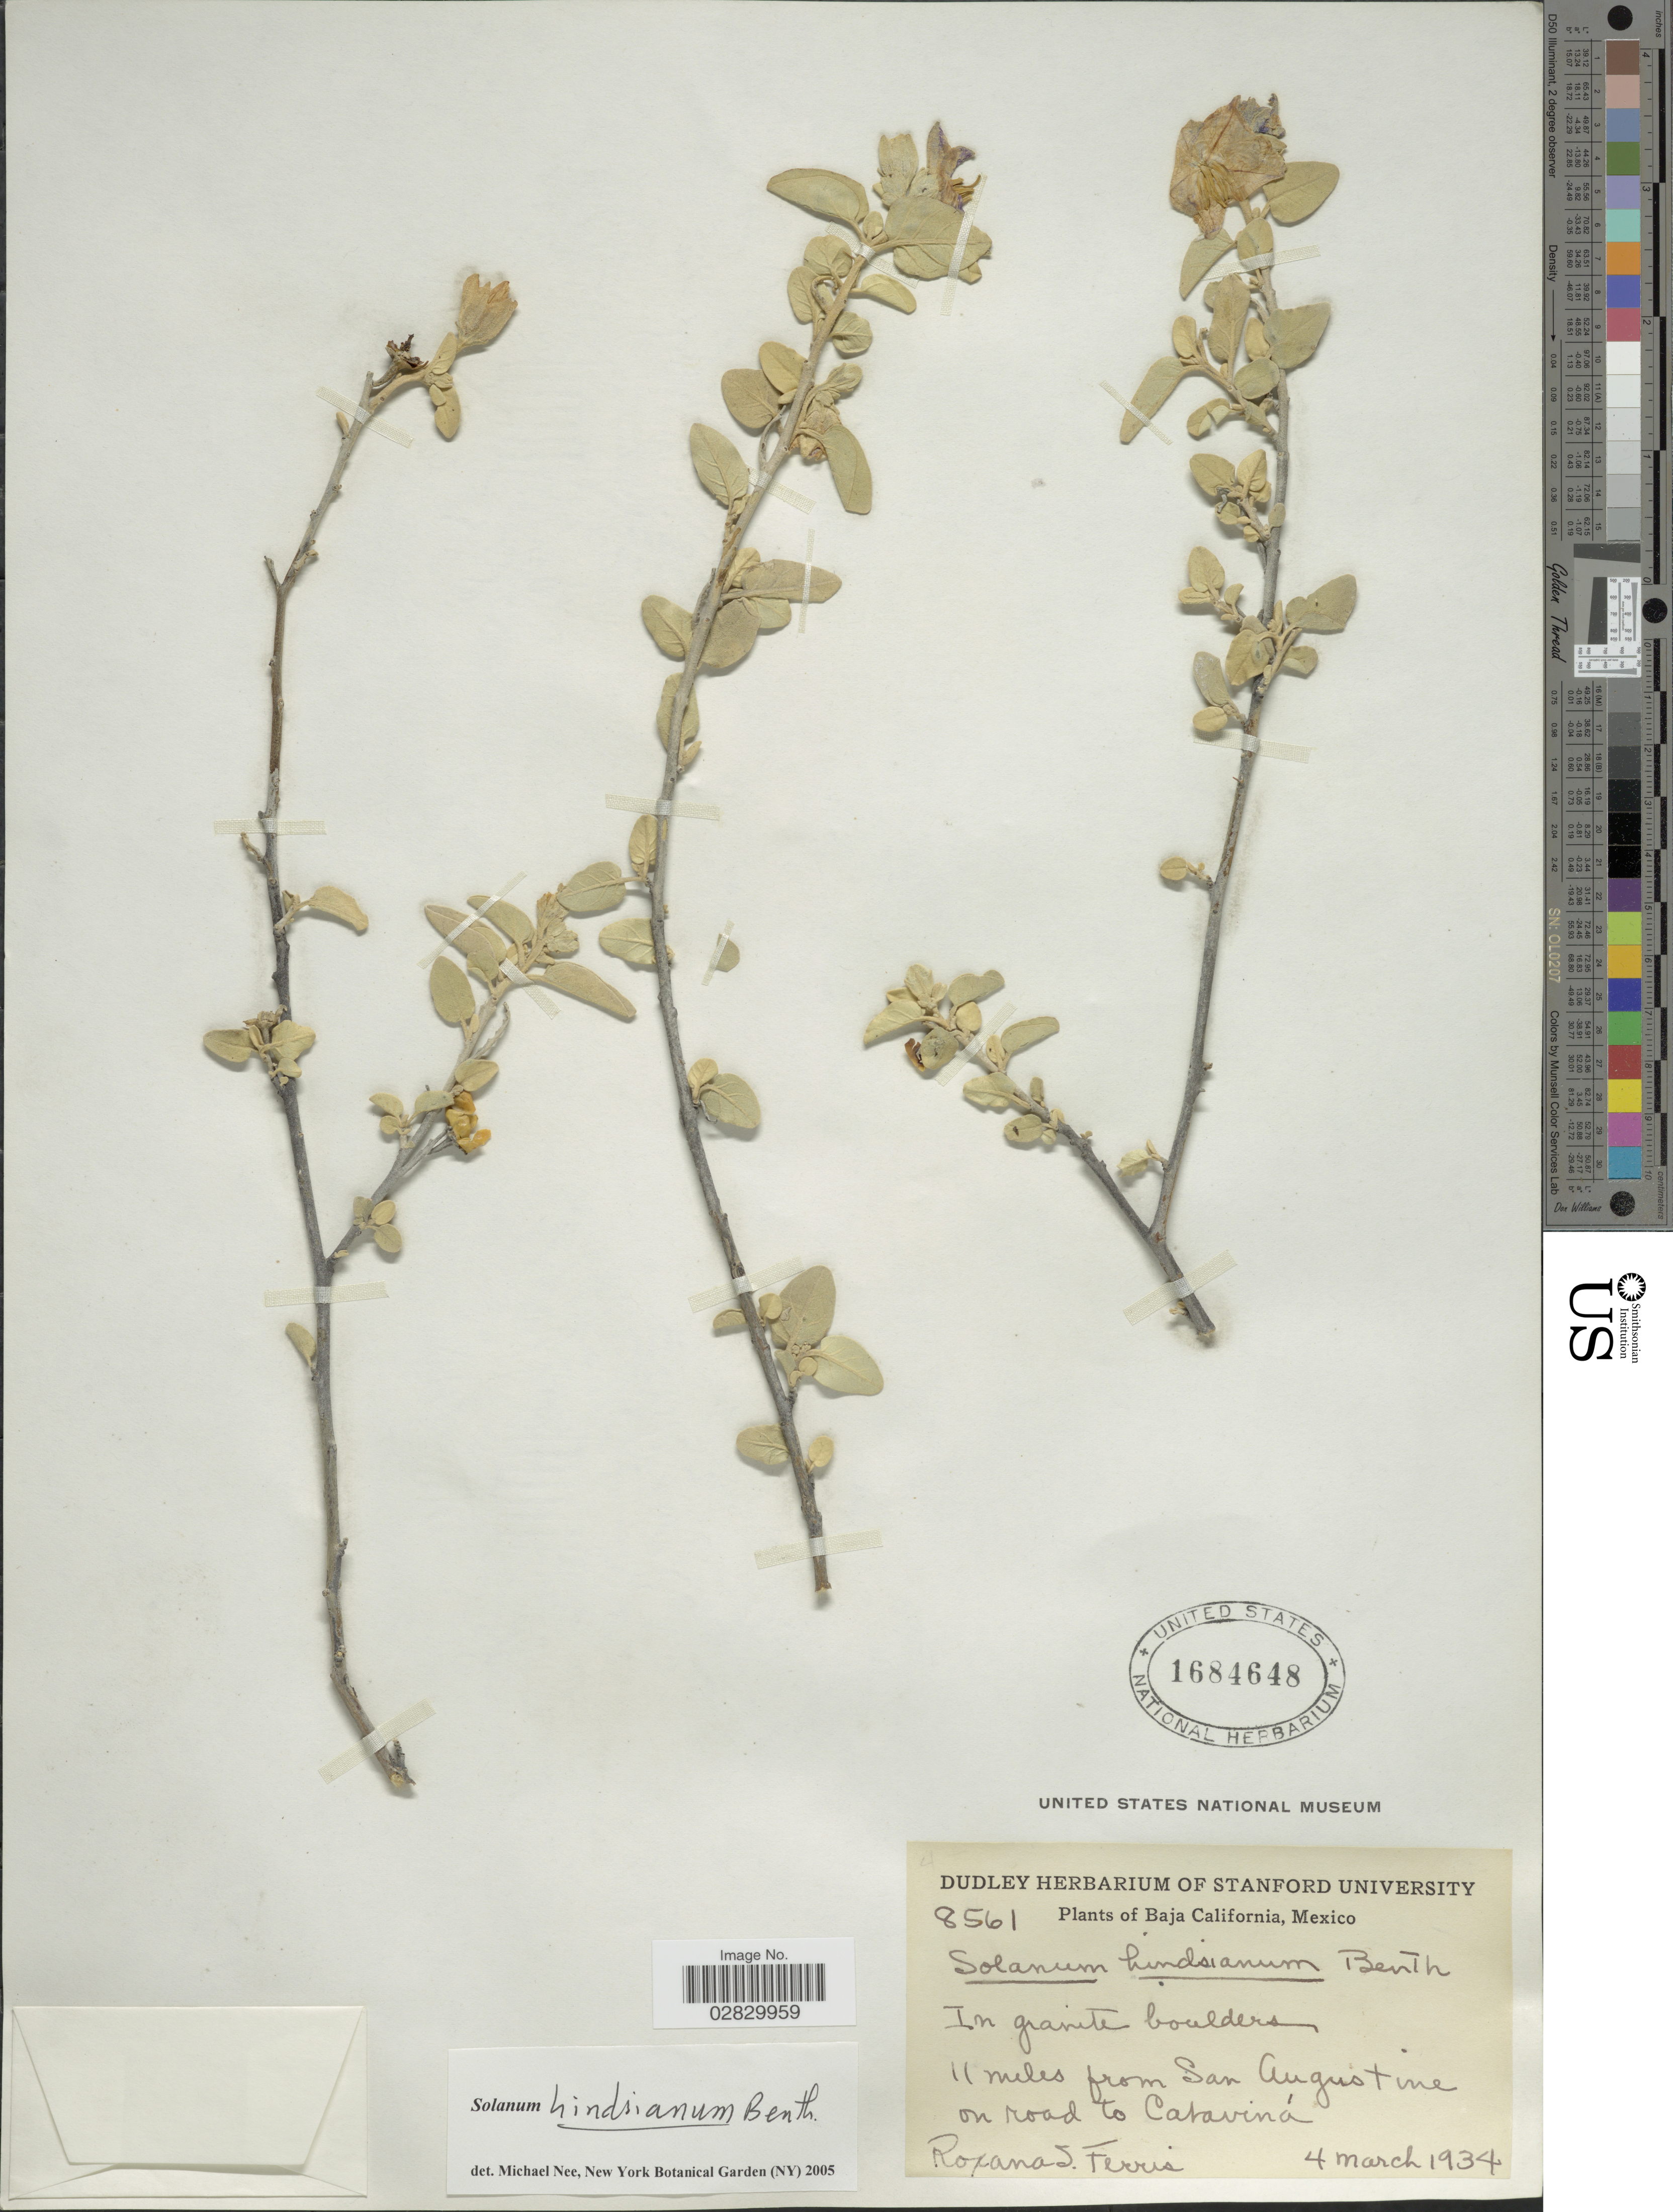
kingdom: Plantae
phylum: Tracheophyta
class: Magnoliopsida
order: Solanales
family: Solanaceae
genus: Solanum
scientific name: Solanum hindsianum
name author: Benth.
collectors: R. S. Ferris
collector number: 8561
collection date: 1934-03-04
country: Mexico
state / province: Baja California Norte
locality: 11 miles from San Augustine on road to Cataviná.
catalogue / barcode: US 1684648